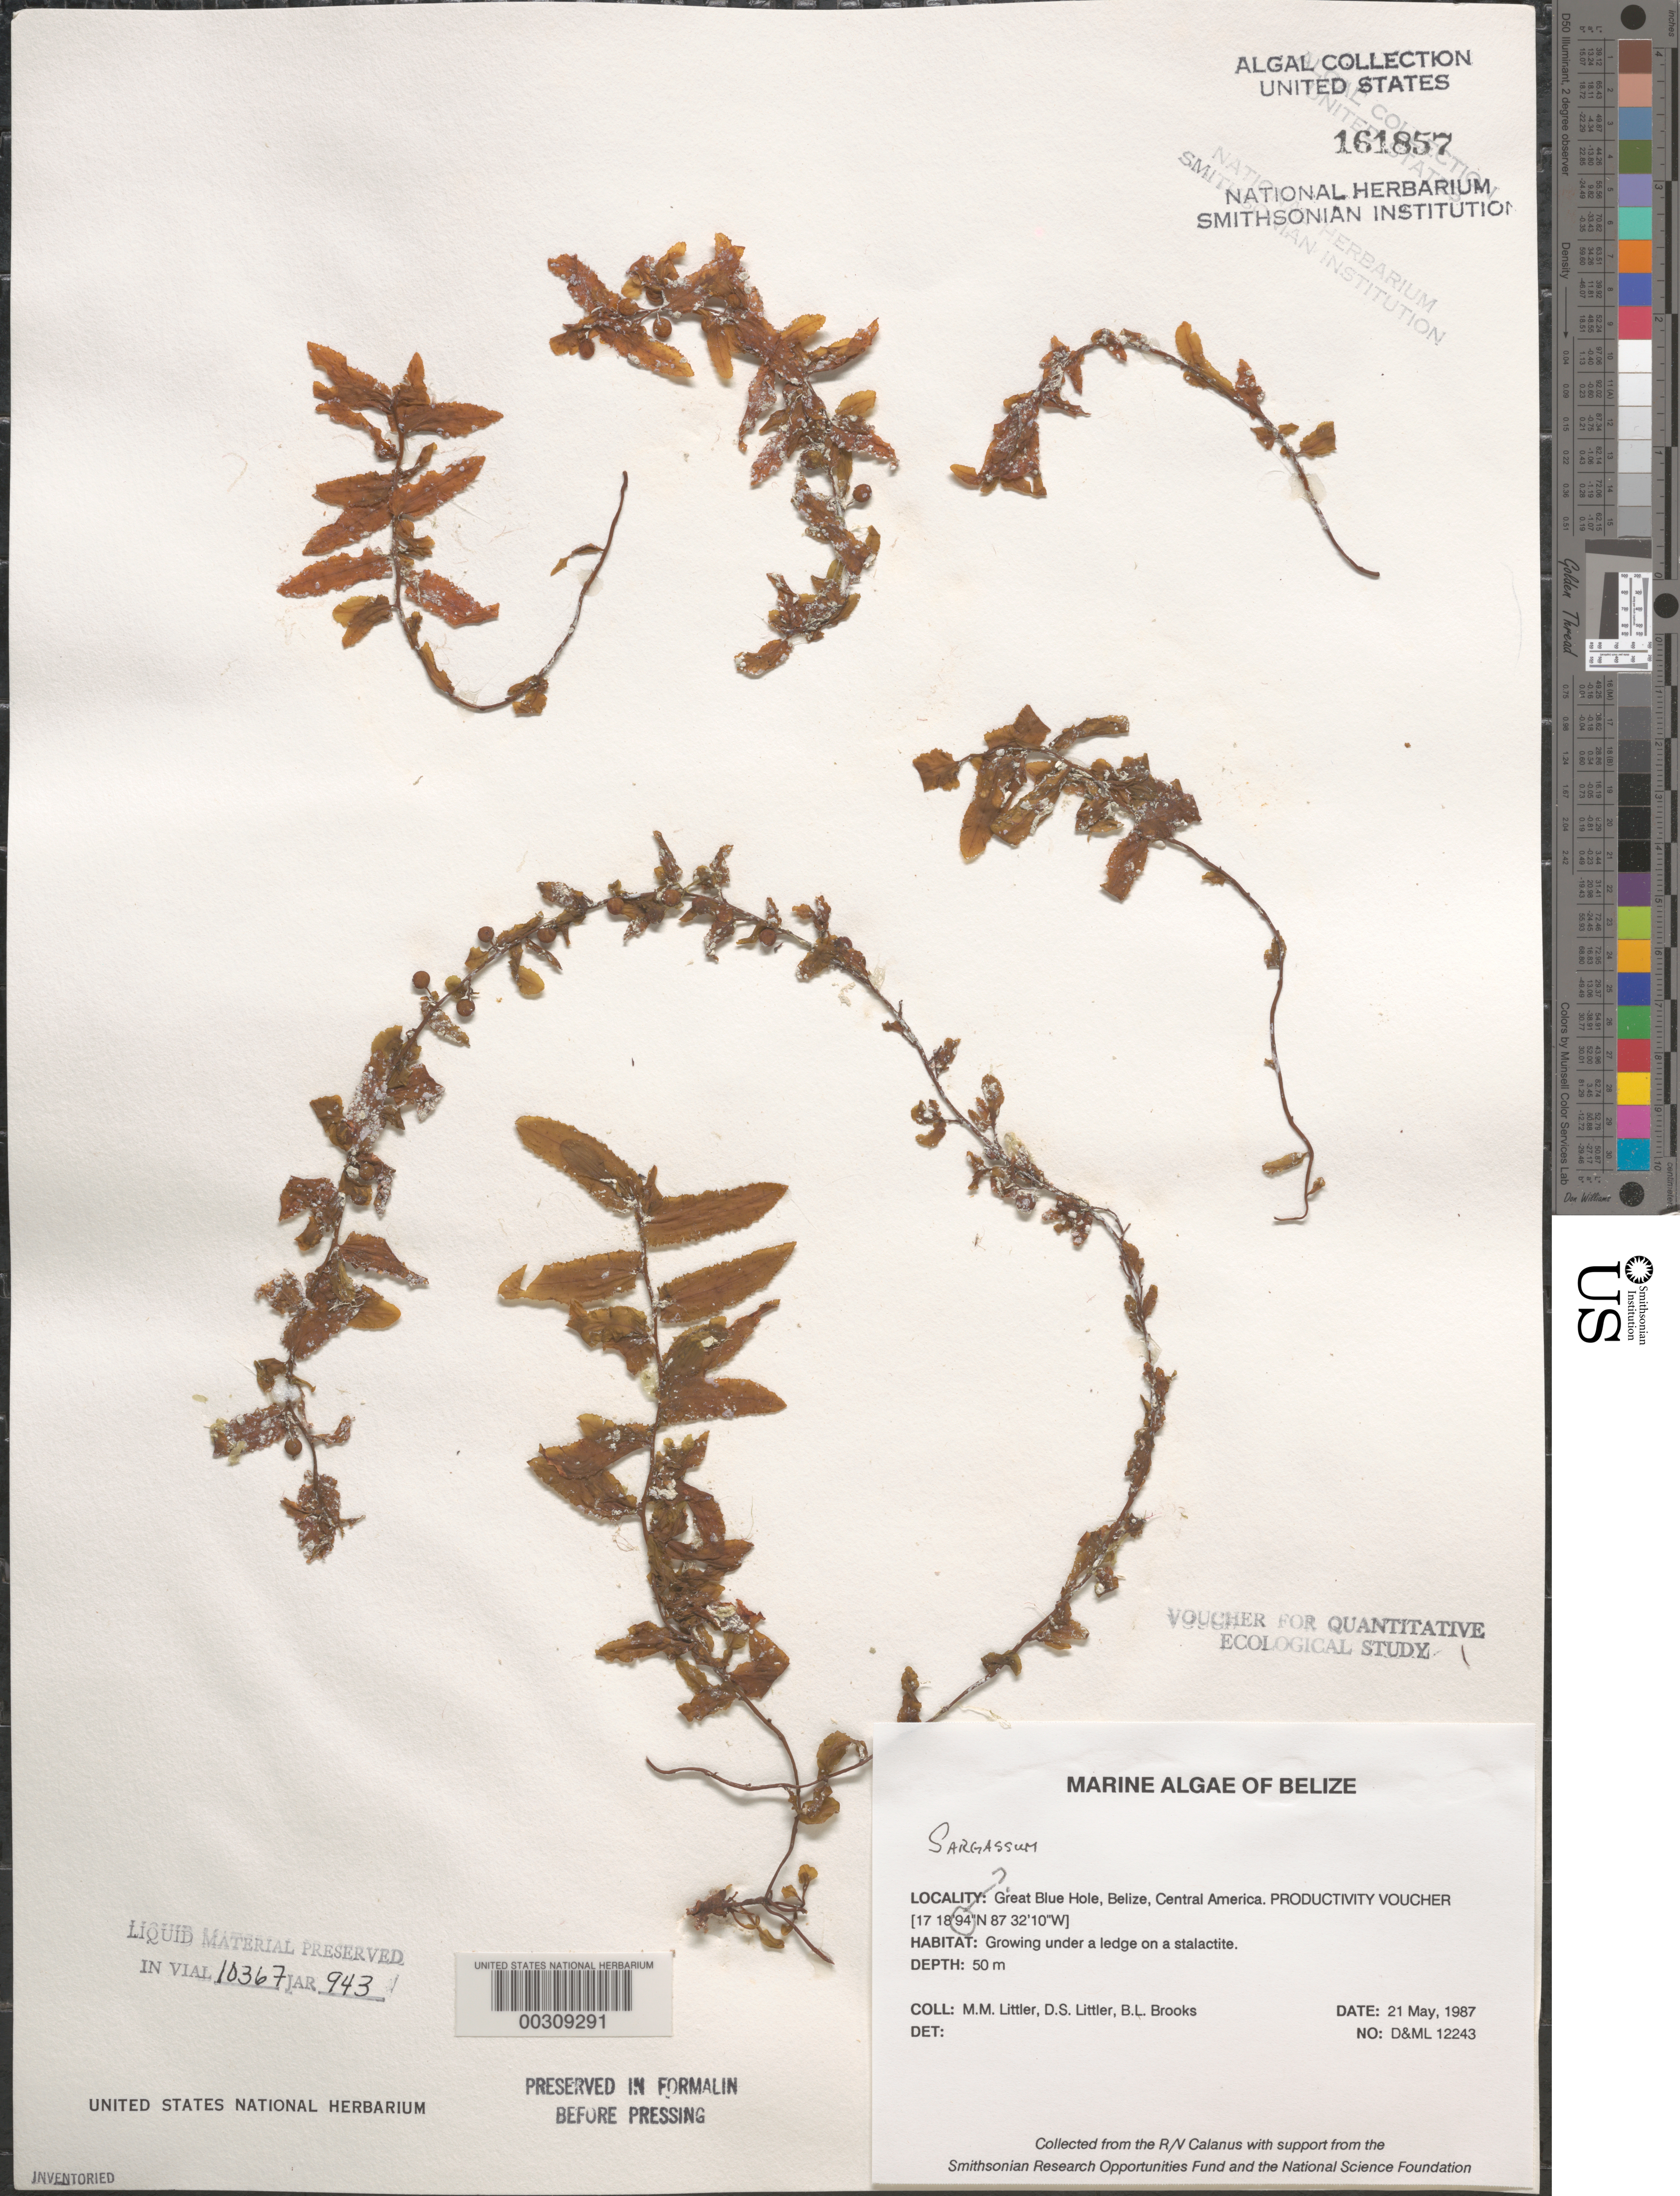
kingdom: Chromista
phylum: Ochrophyta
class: Phaeophyceae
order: Fucales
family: Sargassaceae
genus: Sargassum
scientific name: Sargassum sp.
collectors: M. M. Littler, D. S. Littler & B. Brooks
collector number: D&ML 12243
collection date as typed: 21 May 1987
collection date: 1987-05-21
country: Belize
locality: Great Blue Hole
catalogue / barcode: US 161857